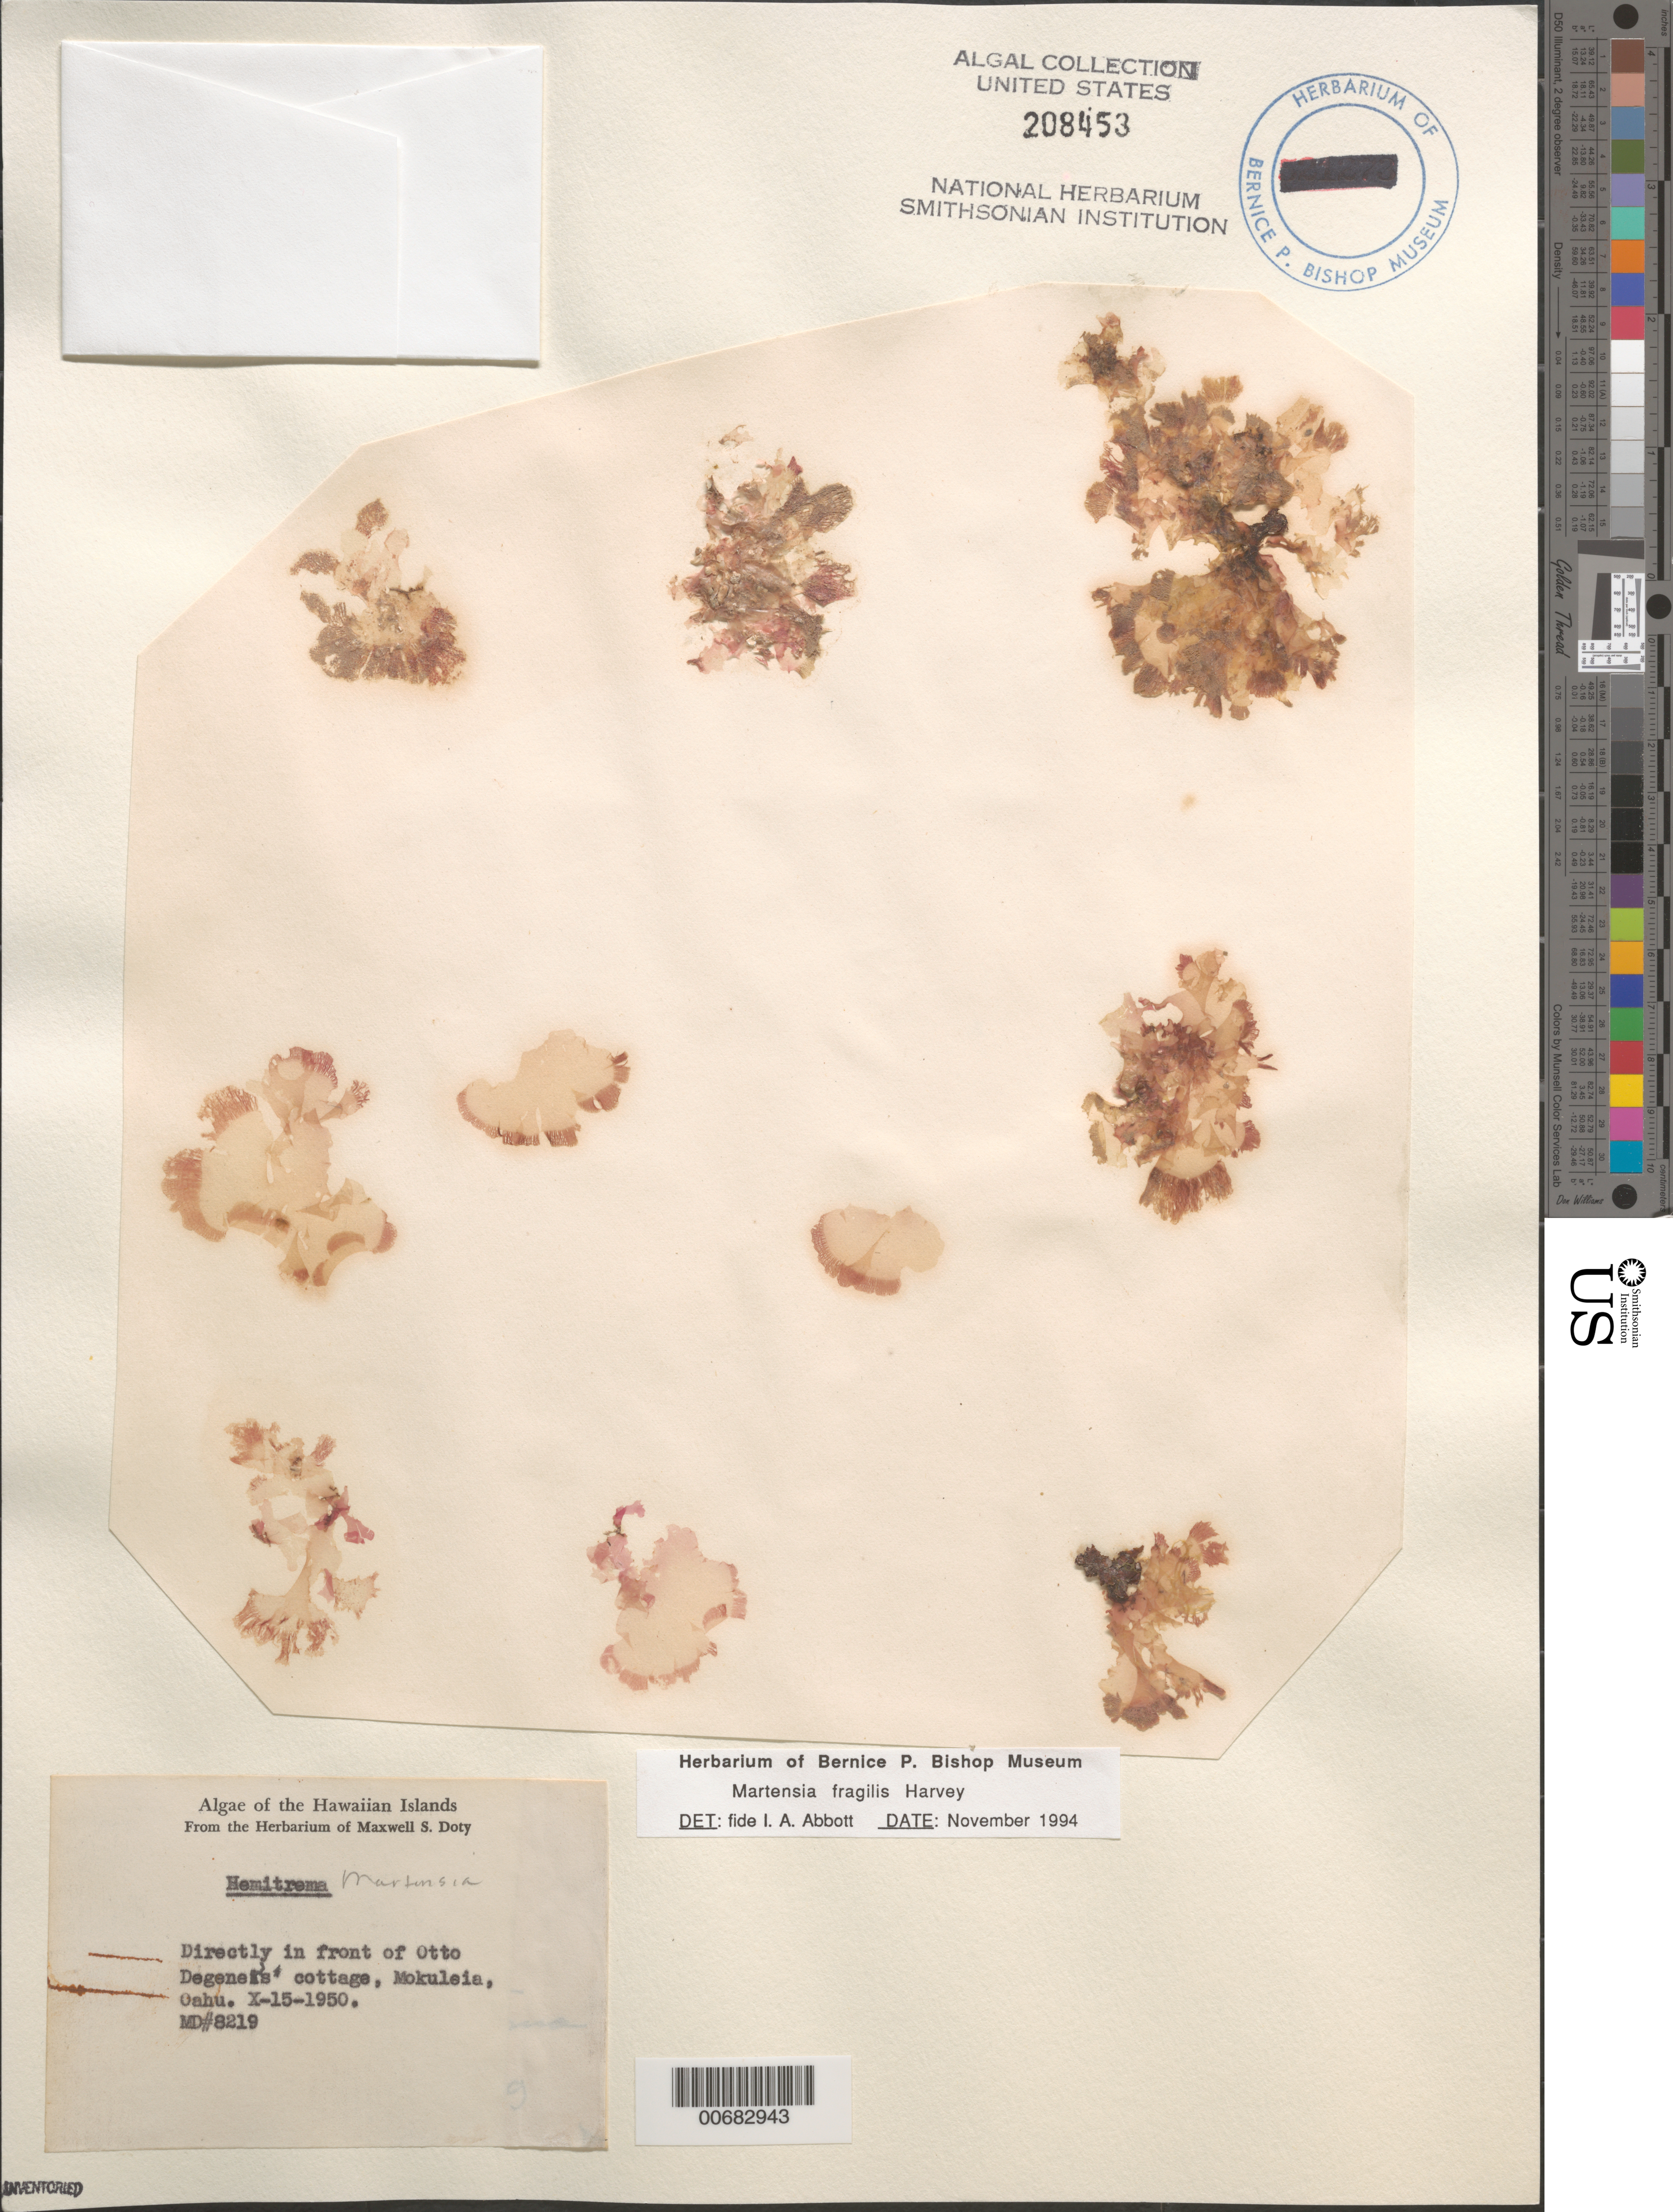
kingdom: Plantae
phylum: Rhodophyta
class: Florideophyceae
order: Ceramiales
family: Delesseriaceae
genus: Martensia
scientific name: Martensia fragilis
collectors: M. S.Doty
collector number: MSD 8219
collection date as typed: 15 Oct 1950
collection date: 1950-10-15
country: United States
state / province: Hawaii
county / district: Honolulu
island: Oahu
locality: Mokuleia, in front of Otto Degener's cottage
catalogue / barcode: US 208453